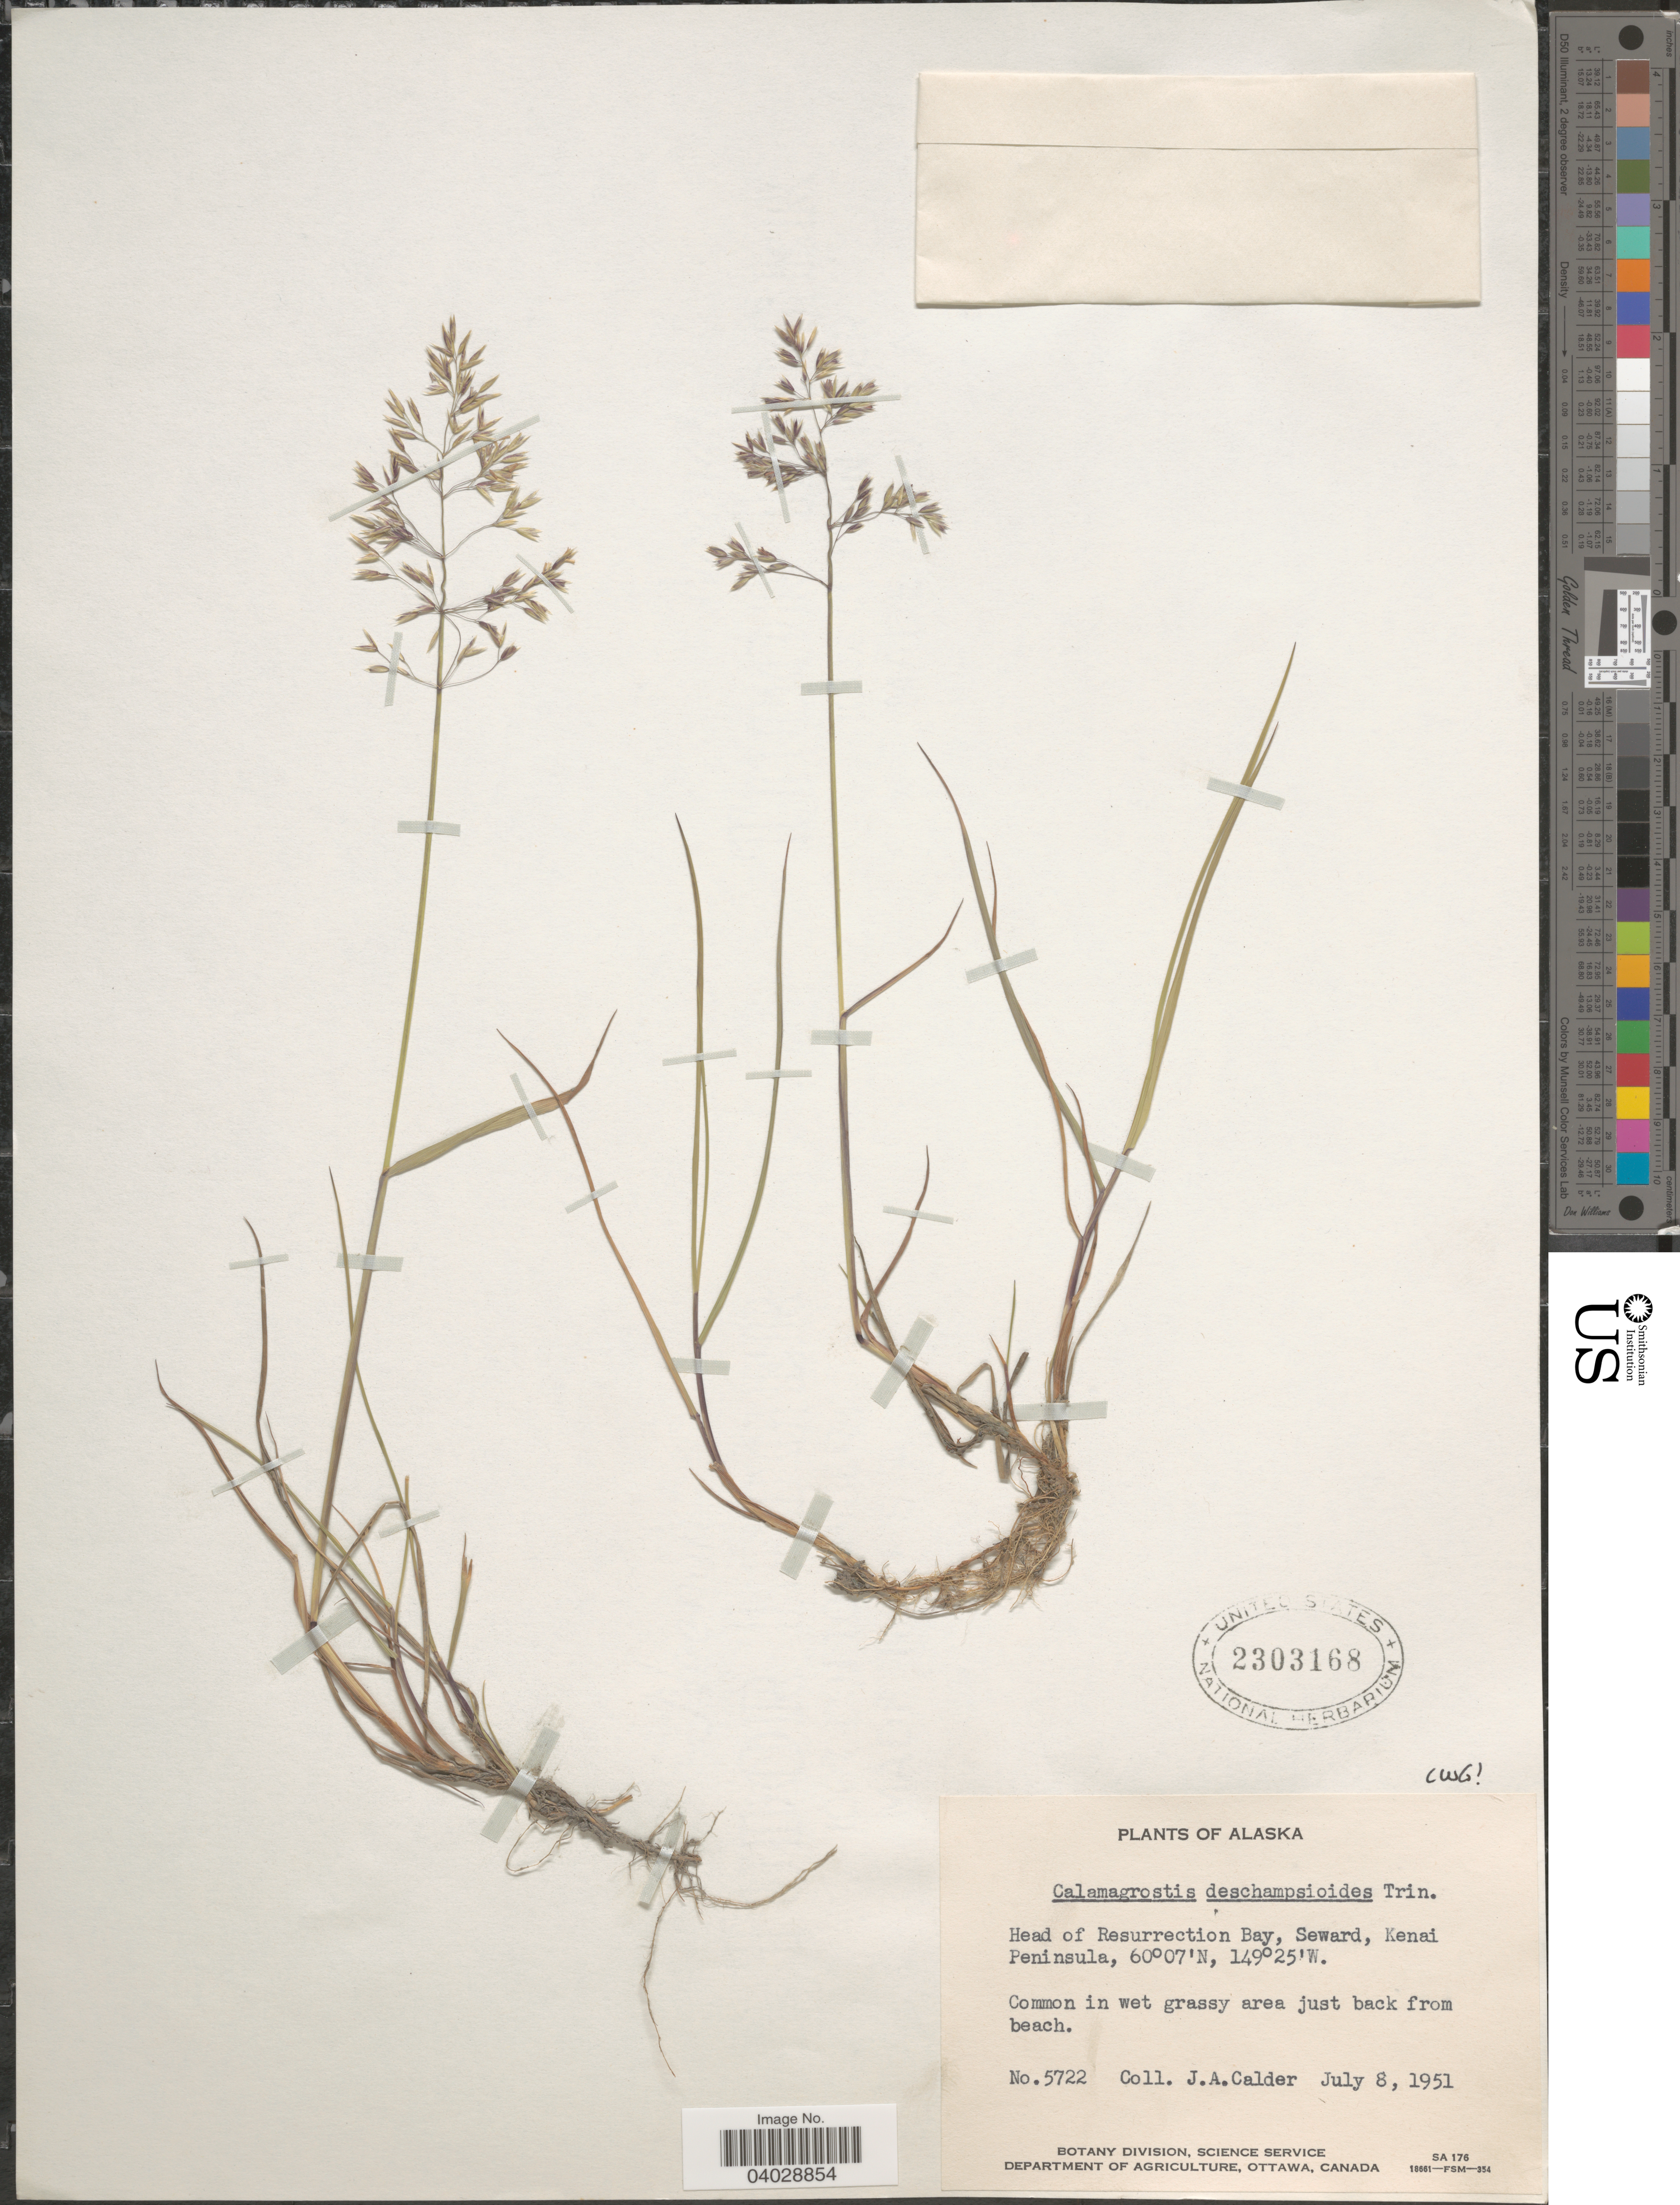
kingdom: Plantae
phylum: Tracheophyta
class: Liliopsida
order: Poales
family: Poaceae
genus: Calamagrostis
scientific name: Calamagrostis deschampsioides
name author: Trin.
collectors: J. A. Calder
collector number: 5722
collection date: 1951-07-08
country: United States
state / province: Alaska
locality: Head of Resurrection Bay, Seward, Kenai Peninsula. Common in wet grassy area just back from beach.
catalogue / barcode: US 2303168